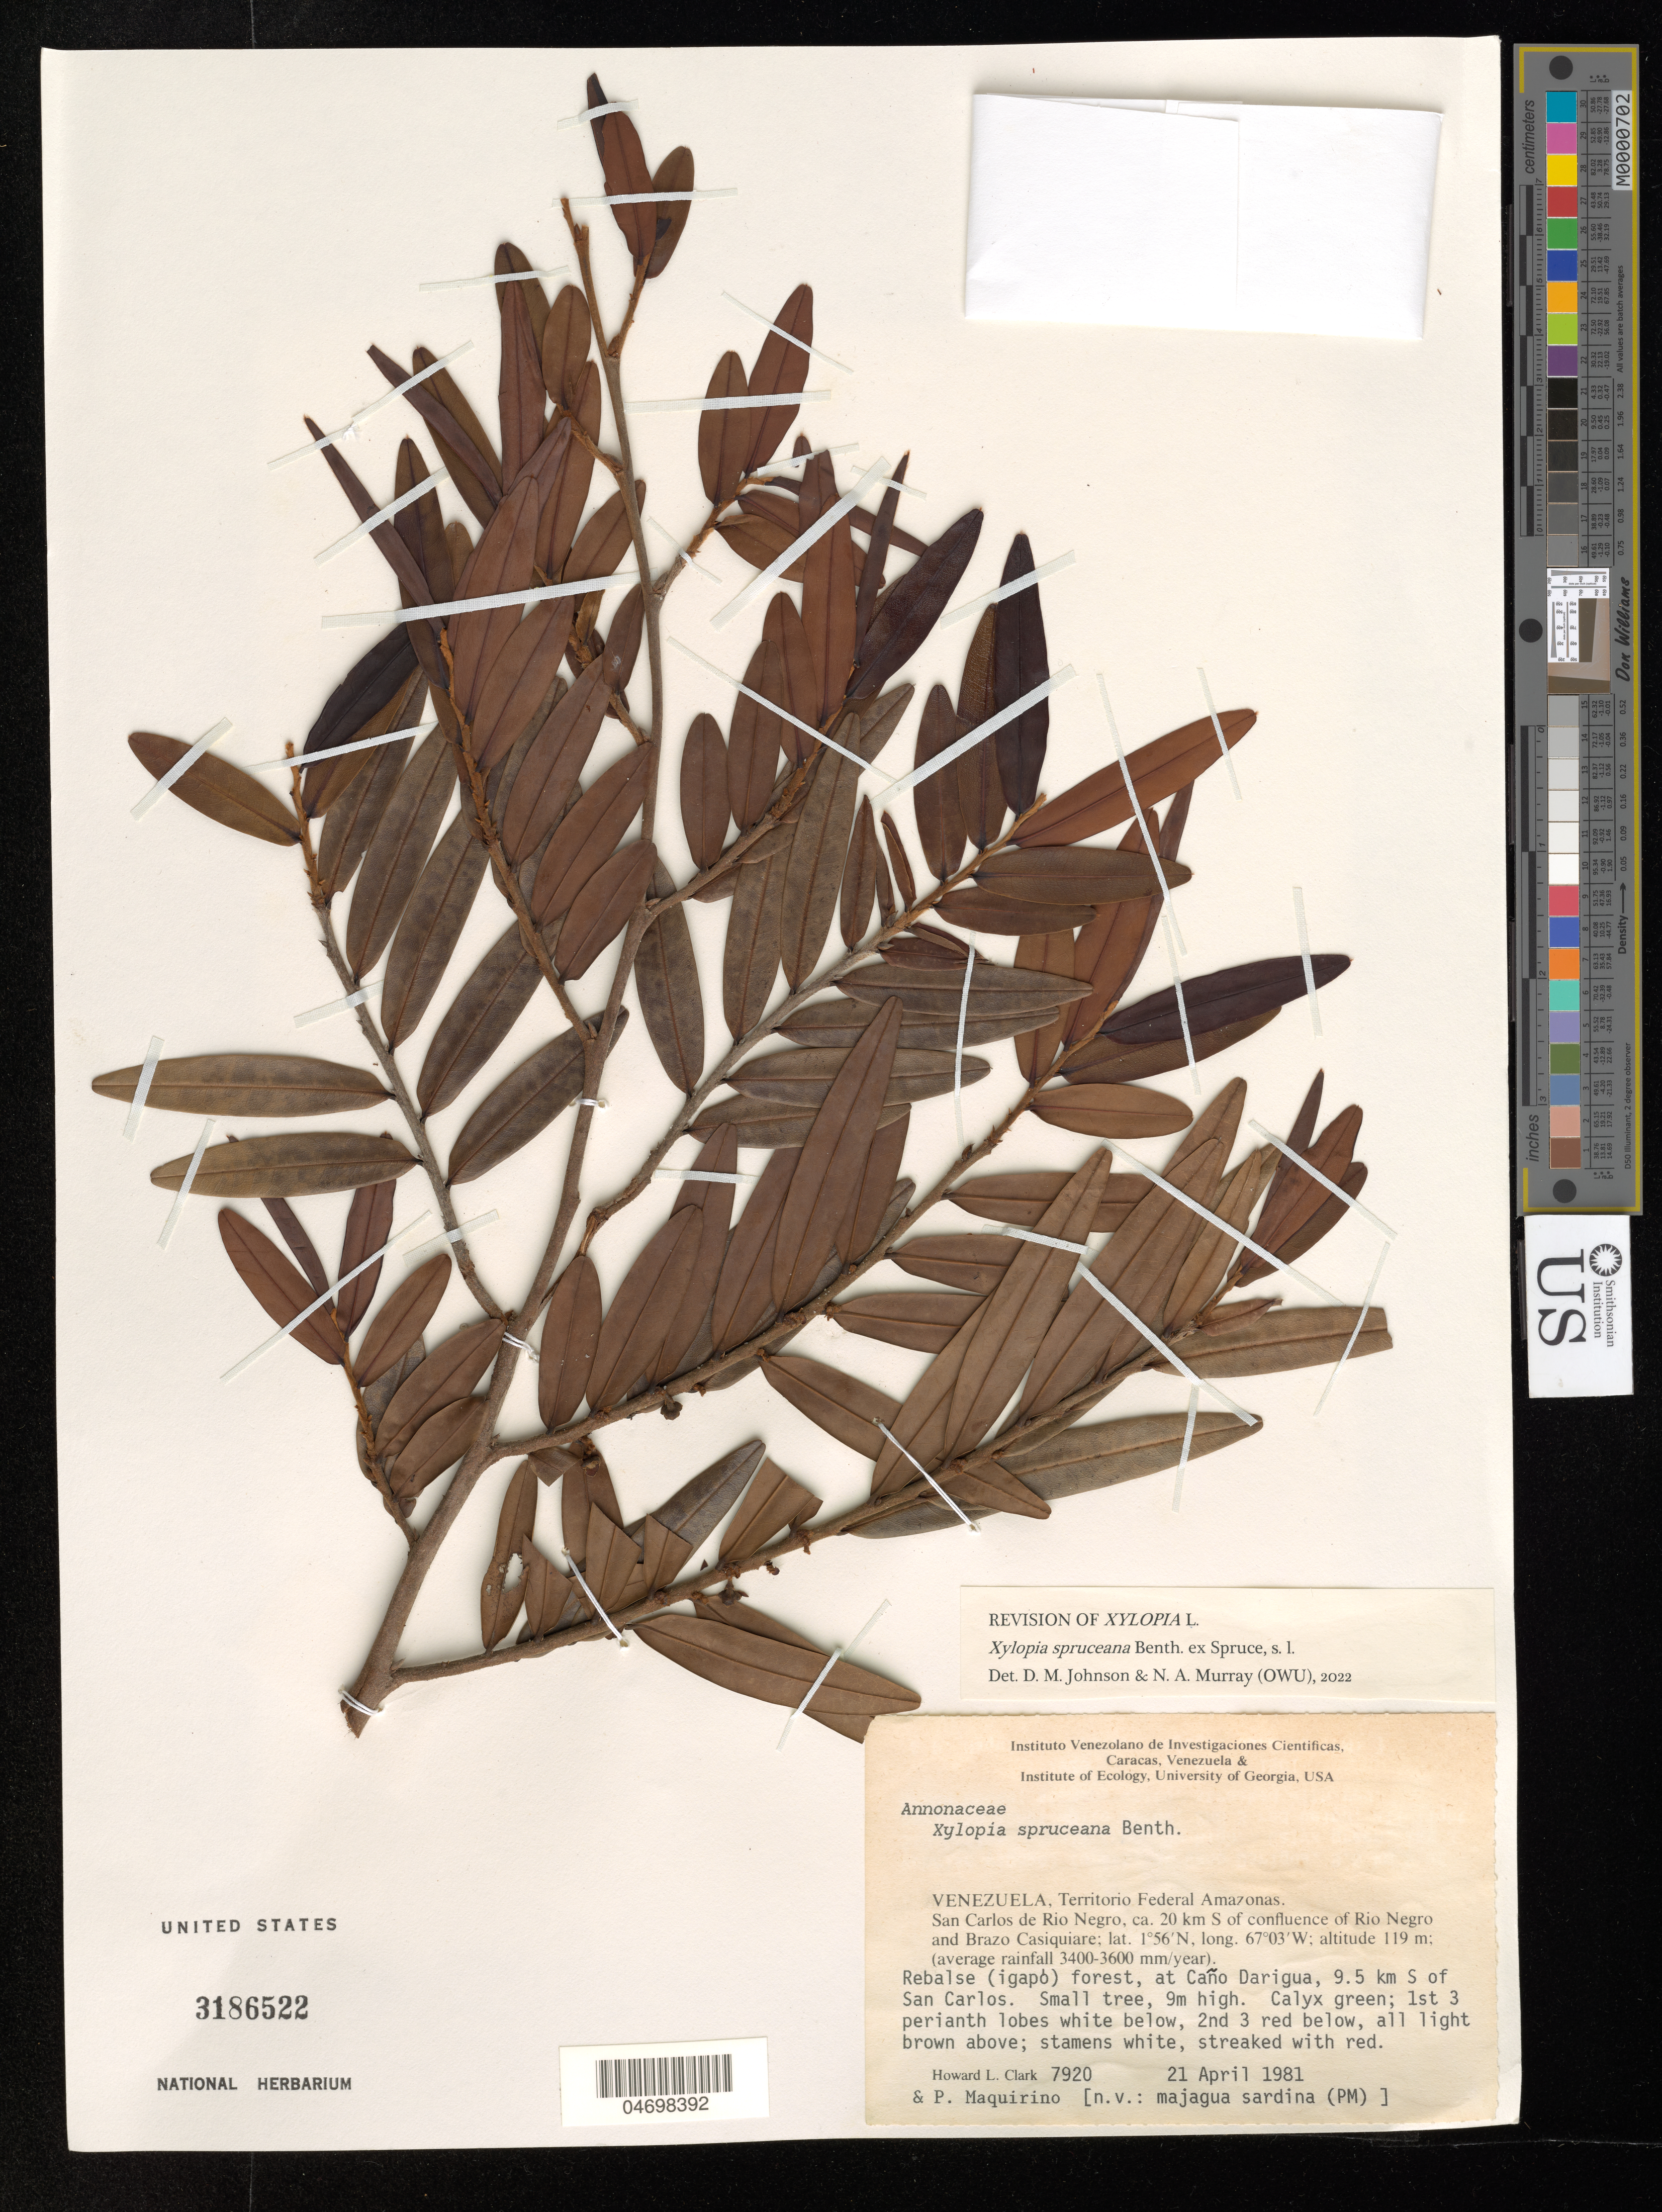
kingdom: Plantae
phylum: Tracheophyta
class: Magnoliopsida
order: Magnoliales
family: Annonaceae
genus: Xylopia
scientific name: Xylopia spruceana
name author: Benth. ex Spruce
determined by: Johnson, D. M.; Murray, N. A.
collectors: H. L. Clark & P. Maquirino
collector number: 7920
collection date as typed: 21 Apr 1981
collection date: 1981-04-21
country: Venezuela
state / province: Amazonas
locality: Isla mayabo; 10 km s of san carlos de rio negro; ca. 20 km. s of confluence of rio negro and Brazo Casiquiare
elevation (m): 119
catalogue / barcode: US 3186522